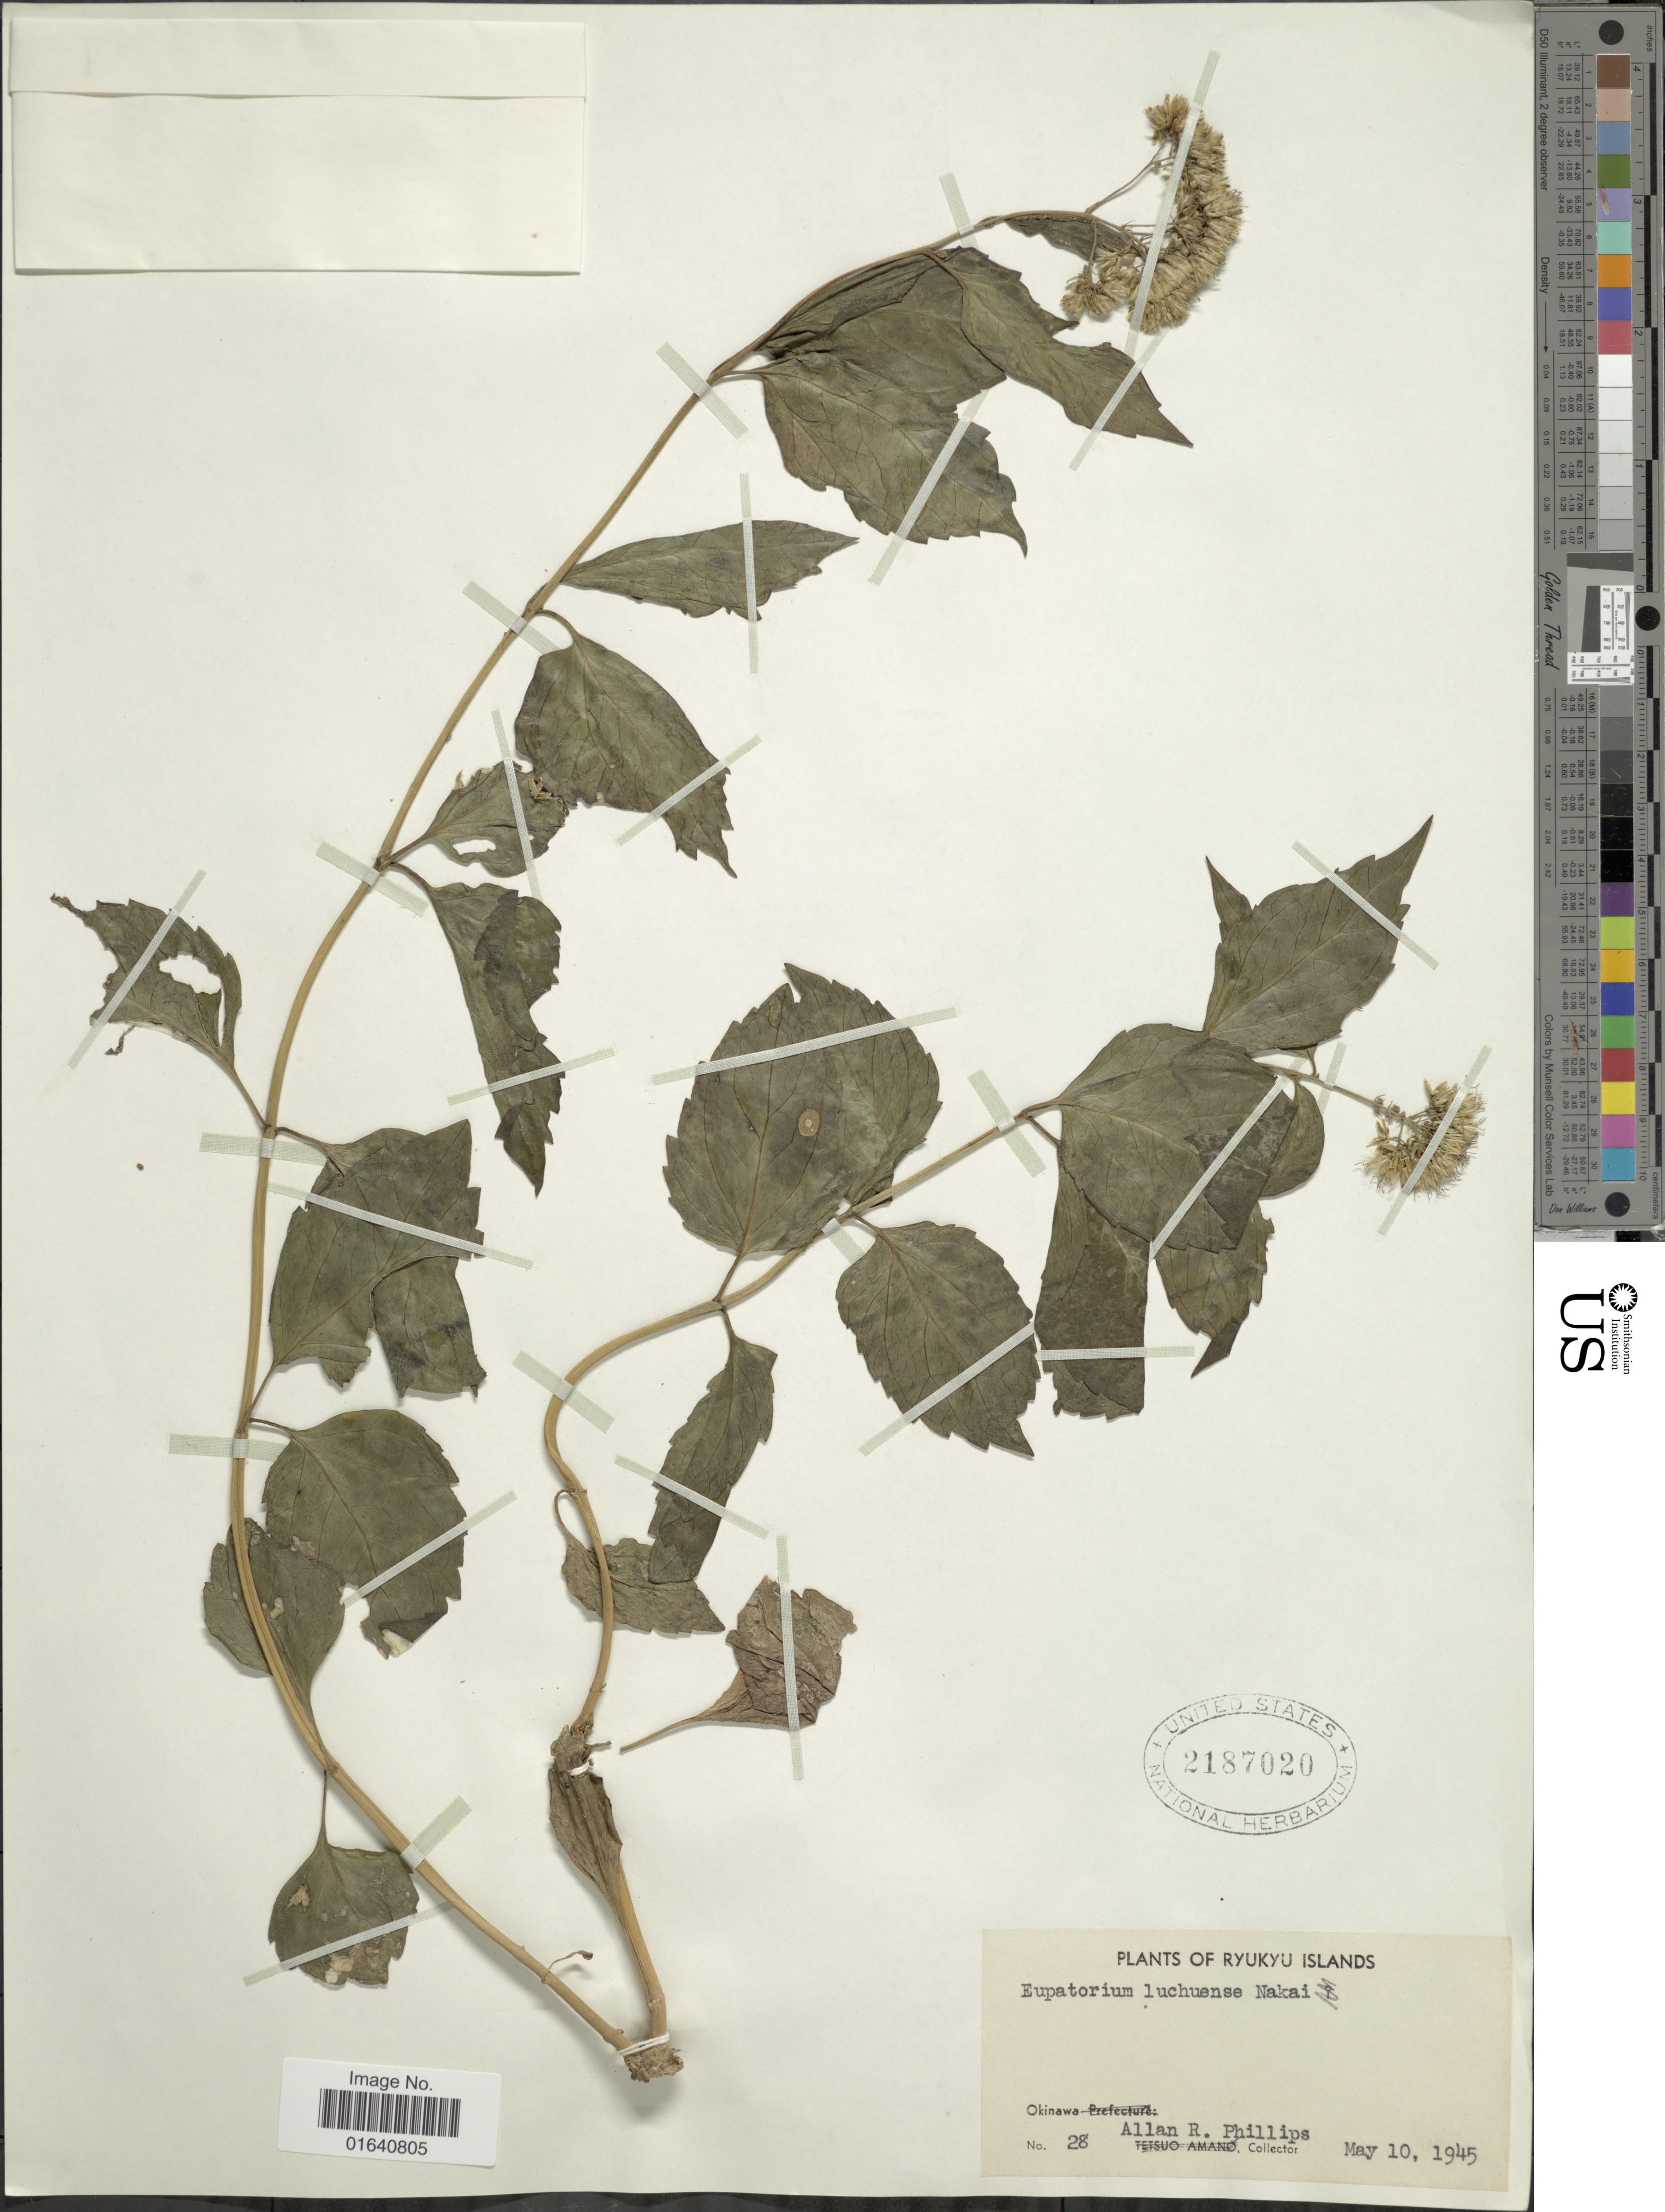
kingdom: Plantae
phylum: Tracheophyta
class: Magnoliopsida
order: Asterales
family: Asteraceae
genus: Eupatorium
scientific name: Eupatorium luchuense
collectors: A. R. Phillips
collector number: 28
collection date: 1945-05-10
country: Japan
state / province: Okinawa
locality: Ryukyu Islands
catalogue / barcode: US 2187020